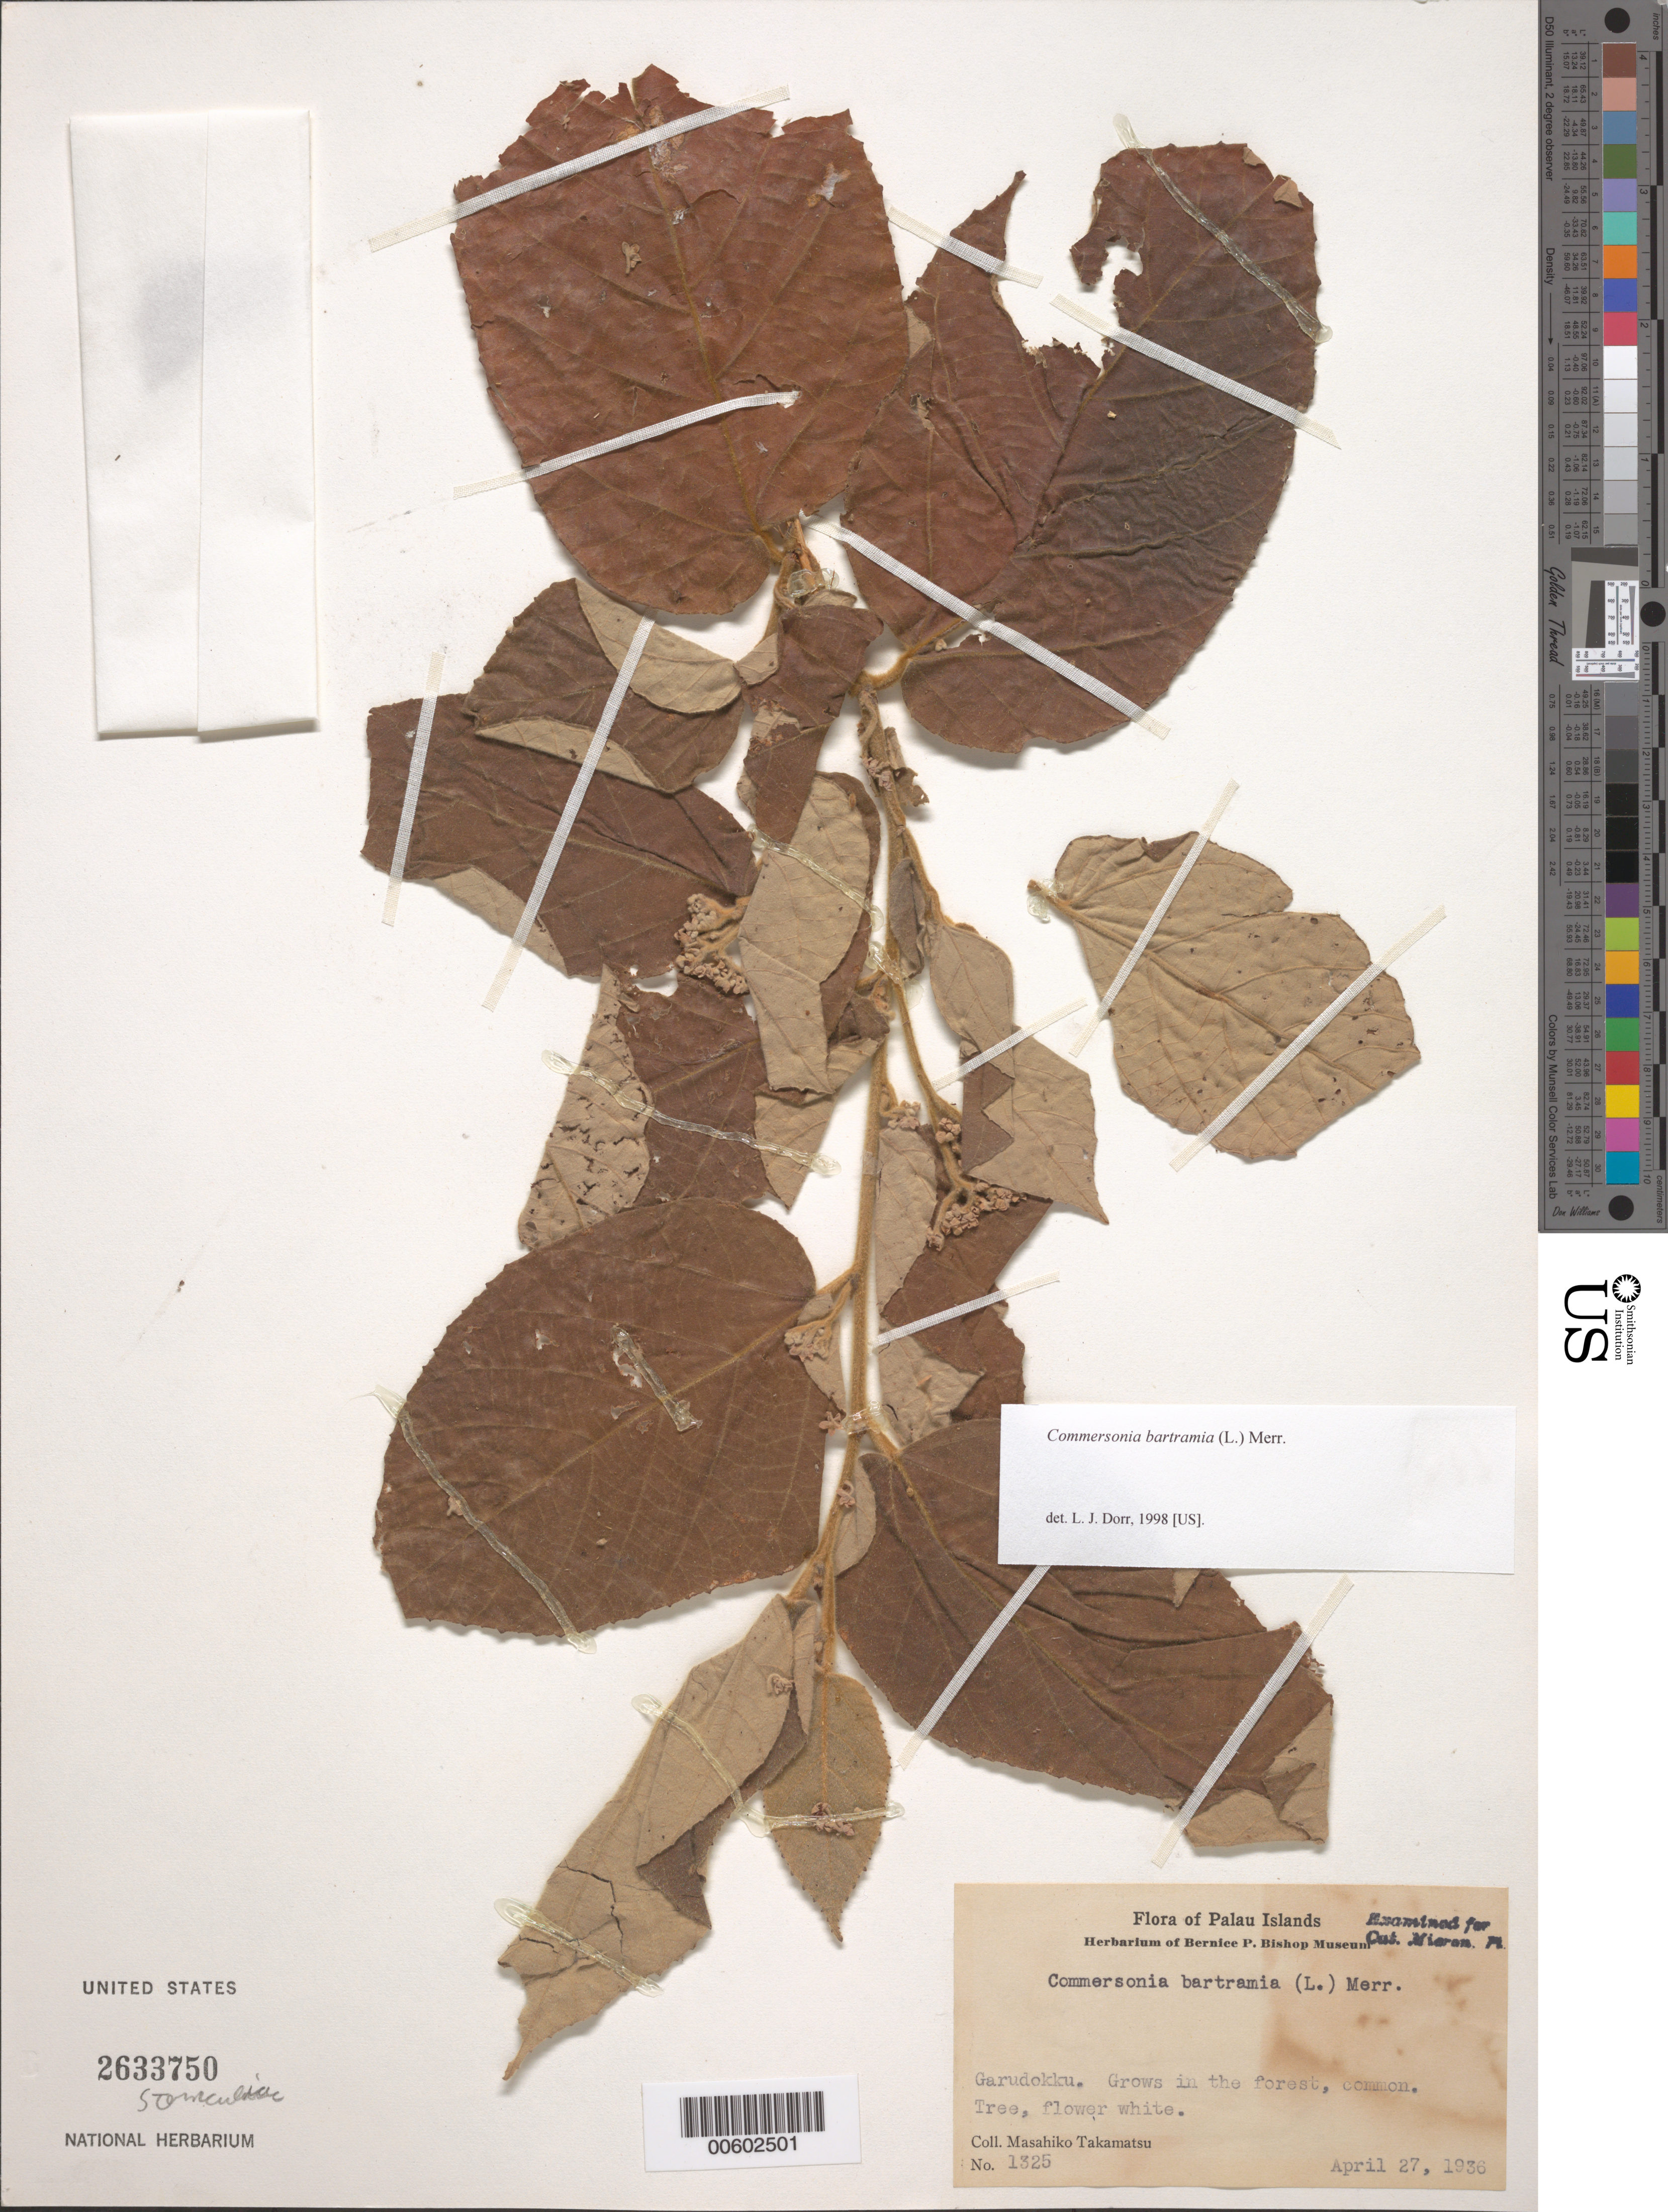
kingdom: Plantae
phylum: Tracheophyta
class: Magnoliopsida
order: Malvales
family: Malvaceae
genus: Commersonia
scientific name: Commersonia bartramia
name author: (L.) Merr.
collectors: M. Takamatsu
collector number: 1325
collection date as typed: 27 Apr 1936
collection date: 1936-04-27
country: Palau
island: Babeldaob [Babelthuap]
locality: Garudokku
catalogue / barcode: US 2633750